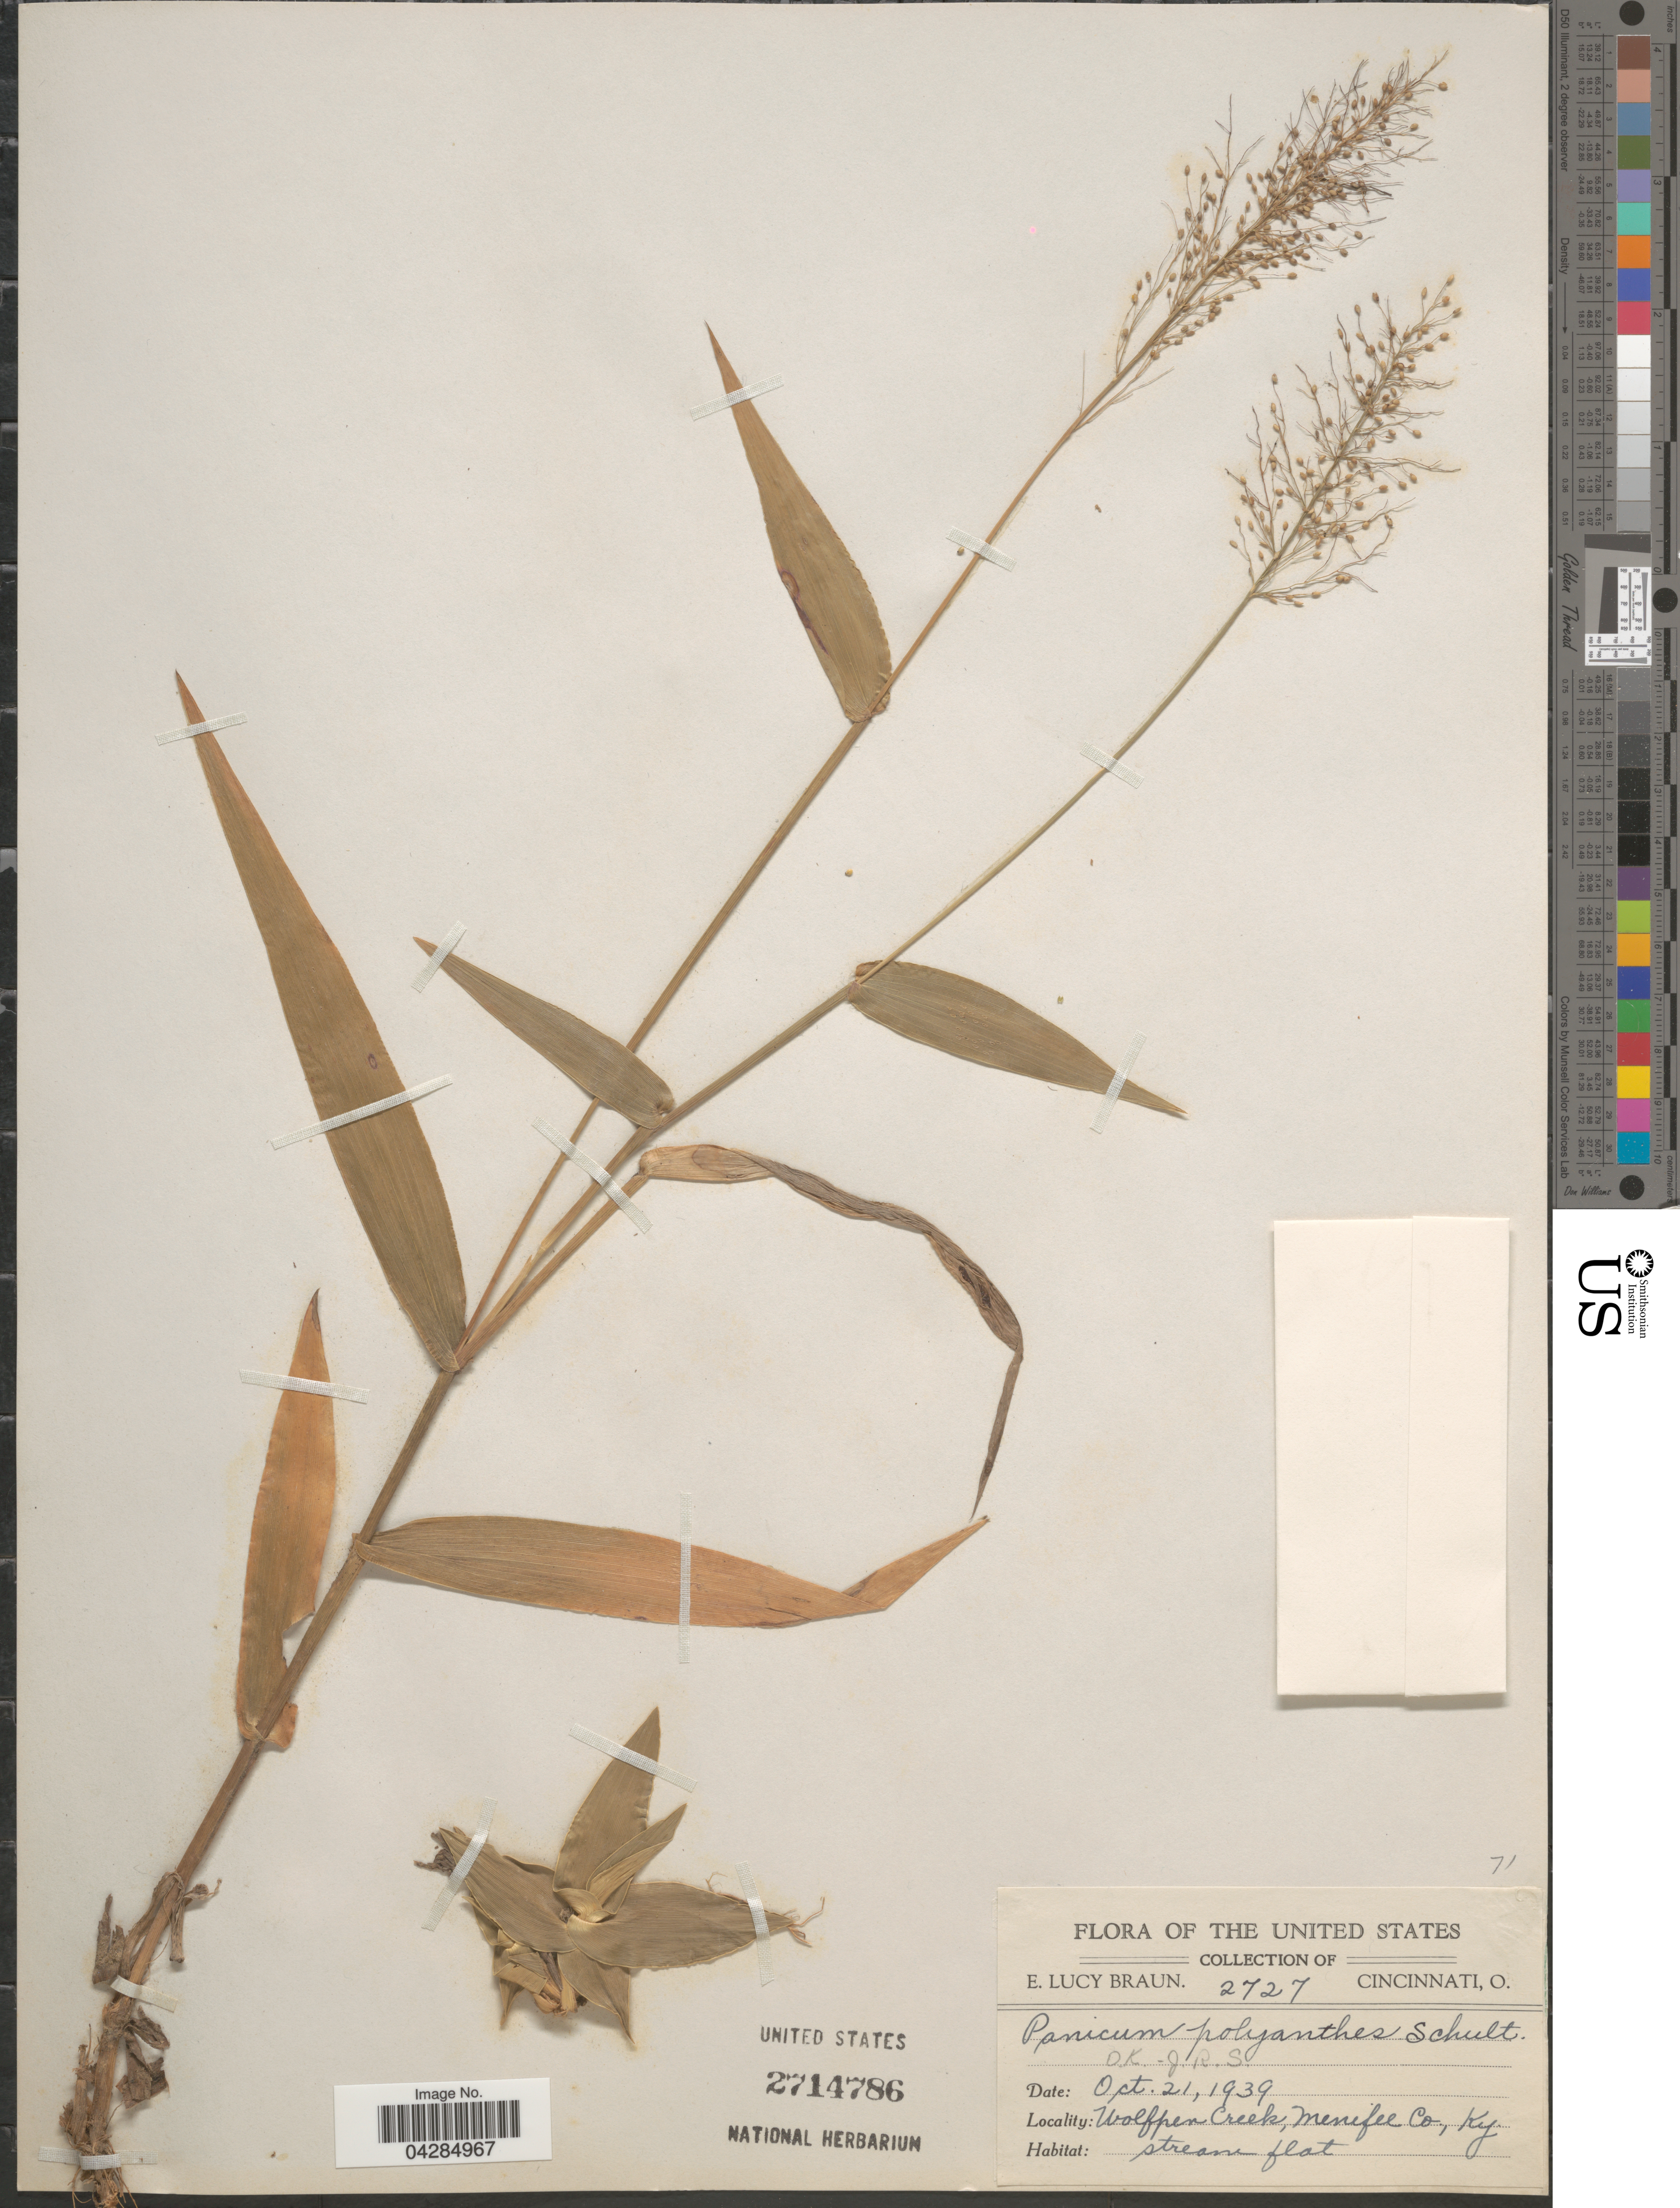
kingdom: Plantae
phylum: Tracheophyta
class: Liliopsida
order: Poales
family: Poaceae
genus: Dichanthelium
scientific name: Dichanthelium portoricense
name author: (Desv. ex Ham.) B.F. Hansen & Wunderlin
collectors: E. L. Braun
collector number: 2727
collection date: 1939-10-21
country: United States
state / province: Kentucky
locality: Wolfpen Creek, Menifee Co.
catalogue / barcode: US 2714786